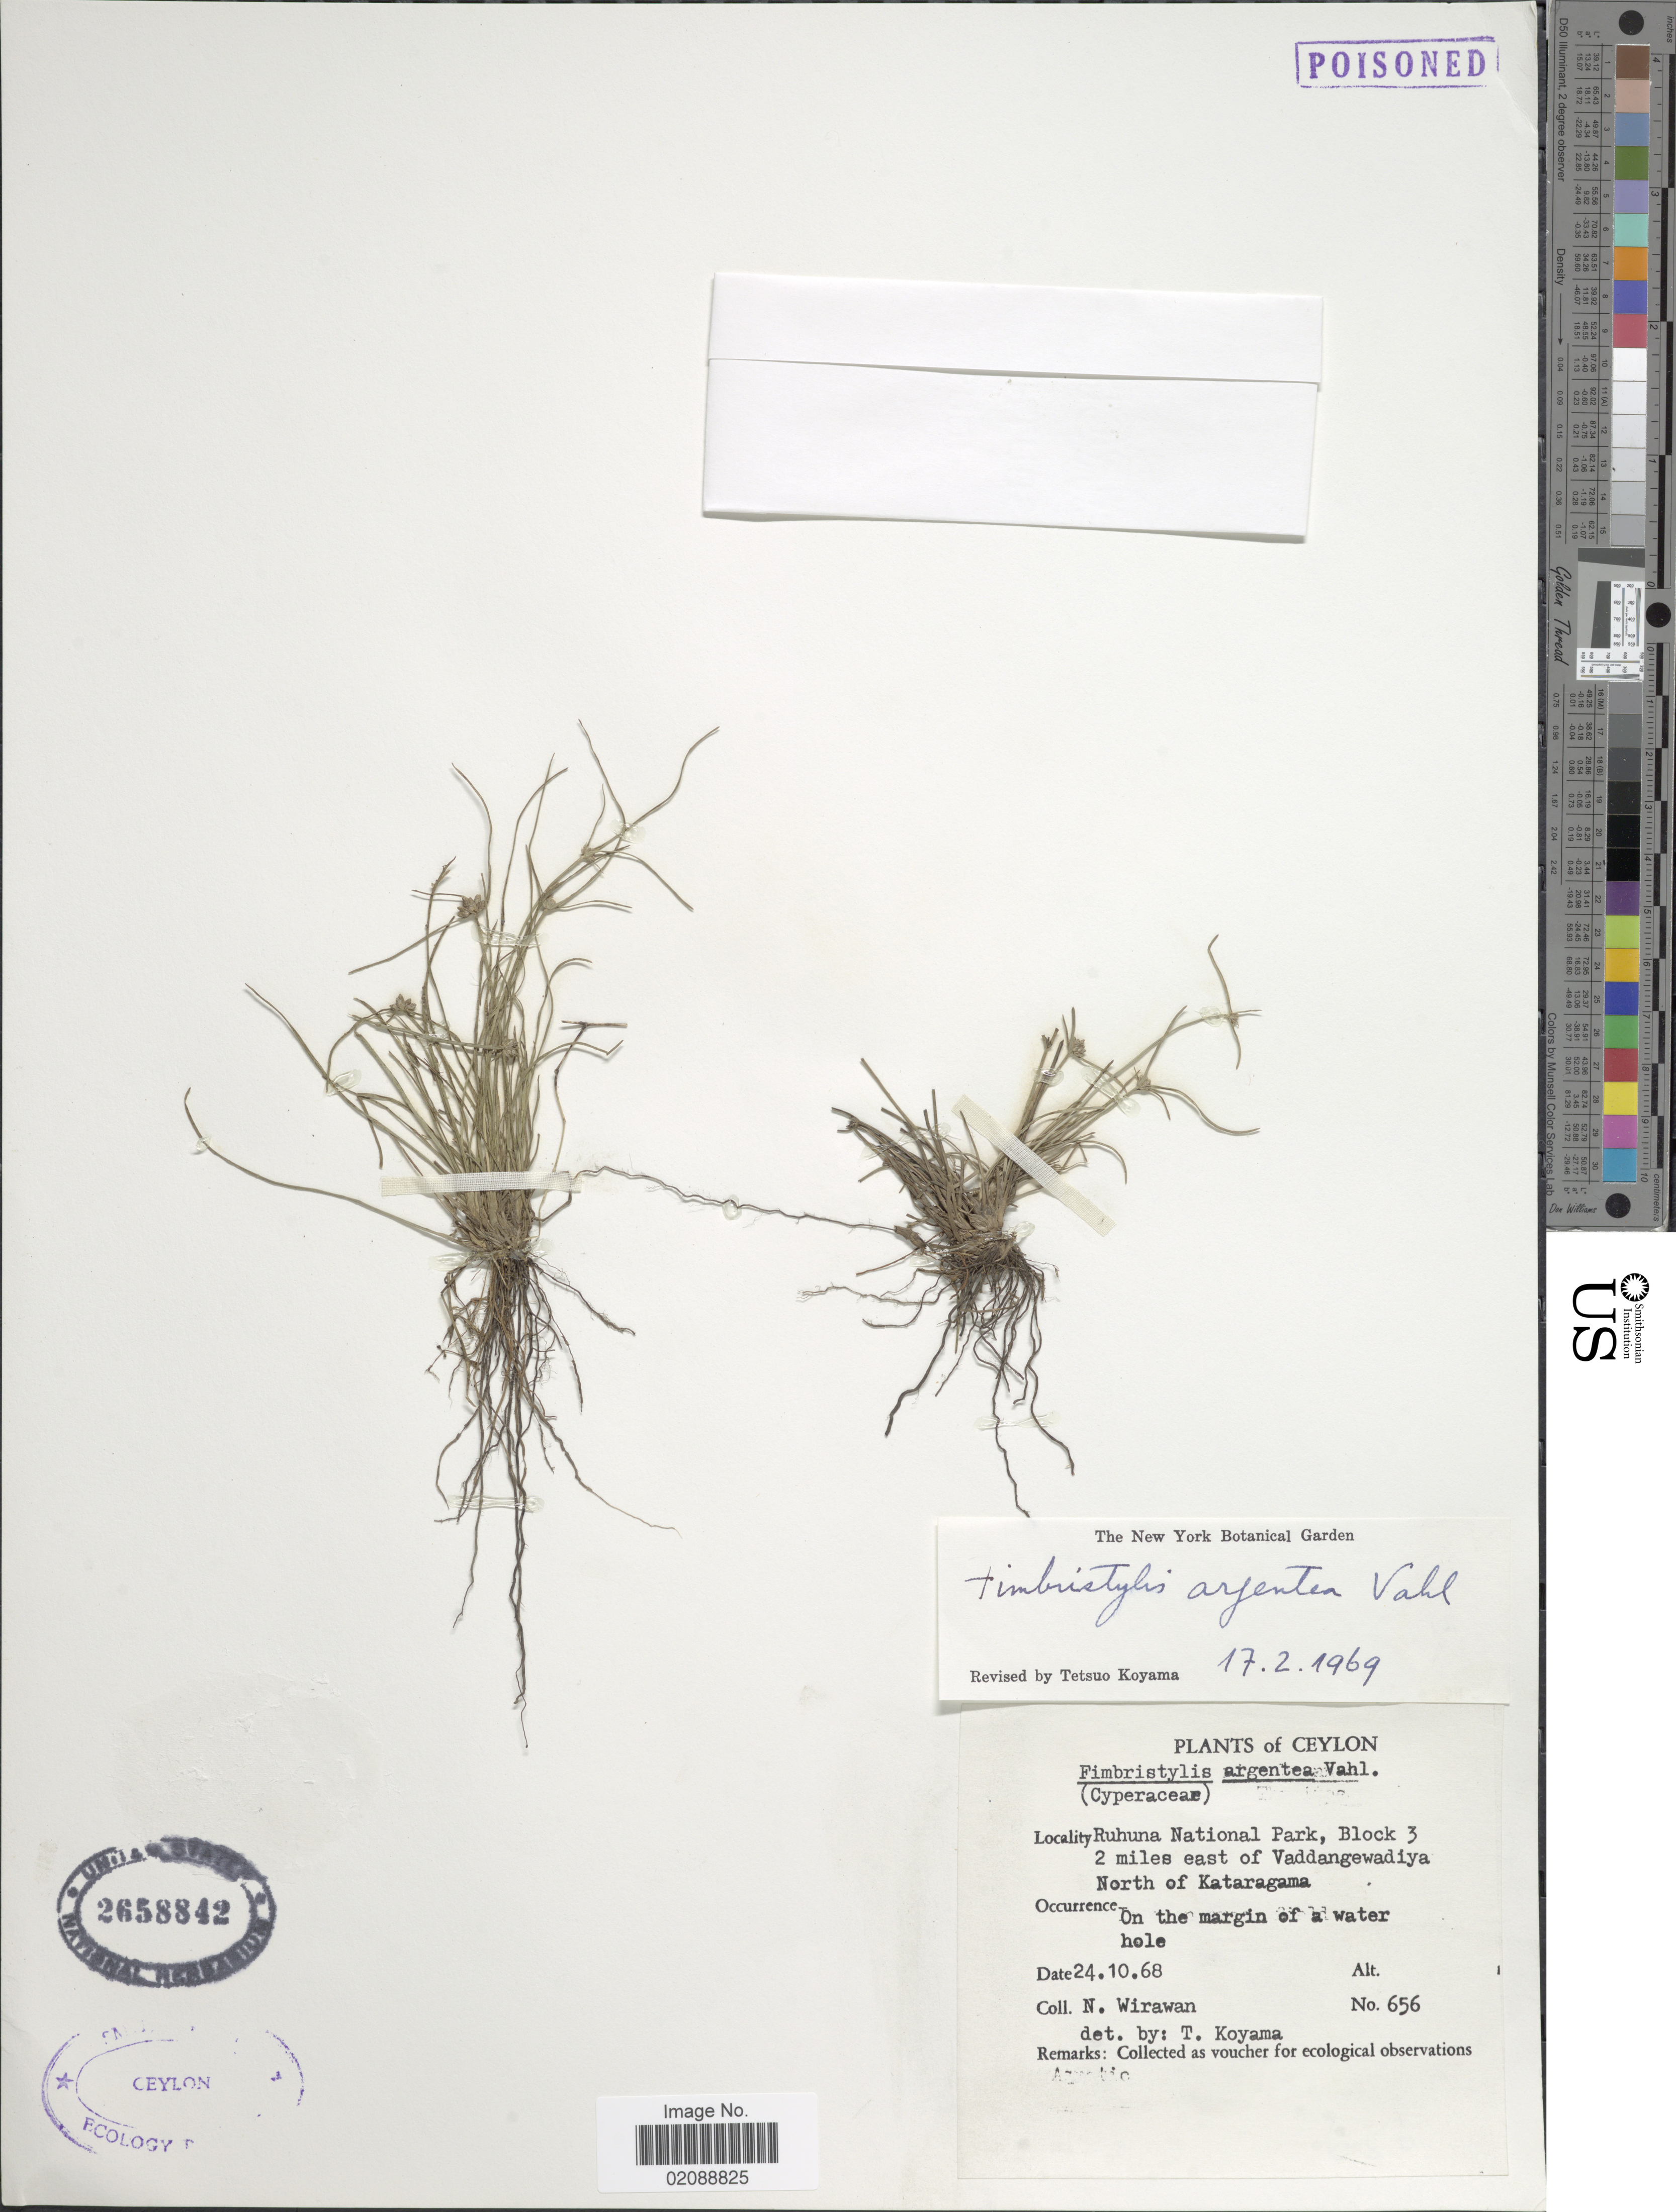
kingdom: Plantae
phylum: Tracheophyta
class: Liliopsida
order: Poales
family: Cyperaceae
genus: Fimbristylis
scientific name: Fimbristylis argentea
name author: (Rottb.) Vahl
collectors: N. Wirawan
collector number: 656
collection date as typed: Transcribed d/m/y: 24/10/68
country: Sri Lanka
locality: Ceylon, Ruhuna National Park, Block 3 2 miles east of Vaddangewadiya, North of Kataragama, on the margin of a water hole.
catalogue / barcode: US 2658842